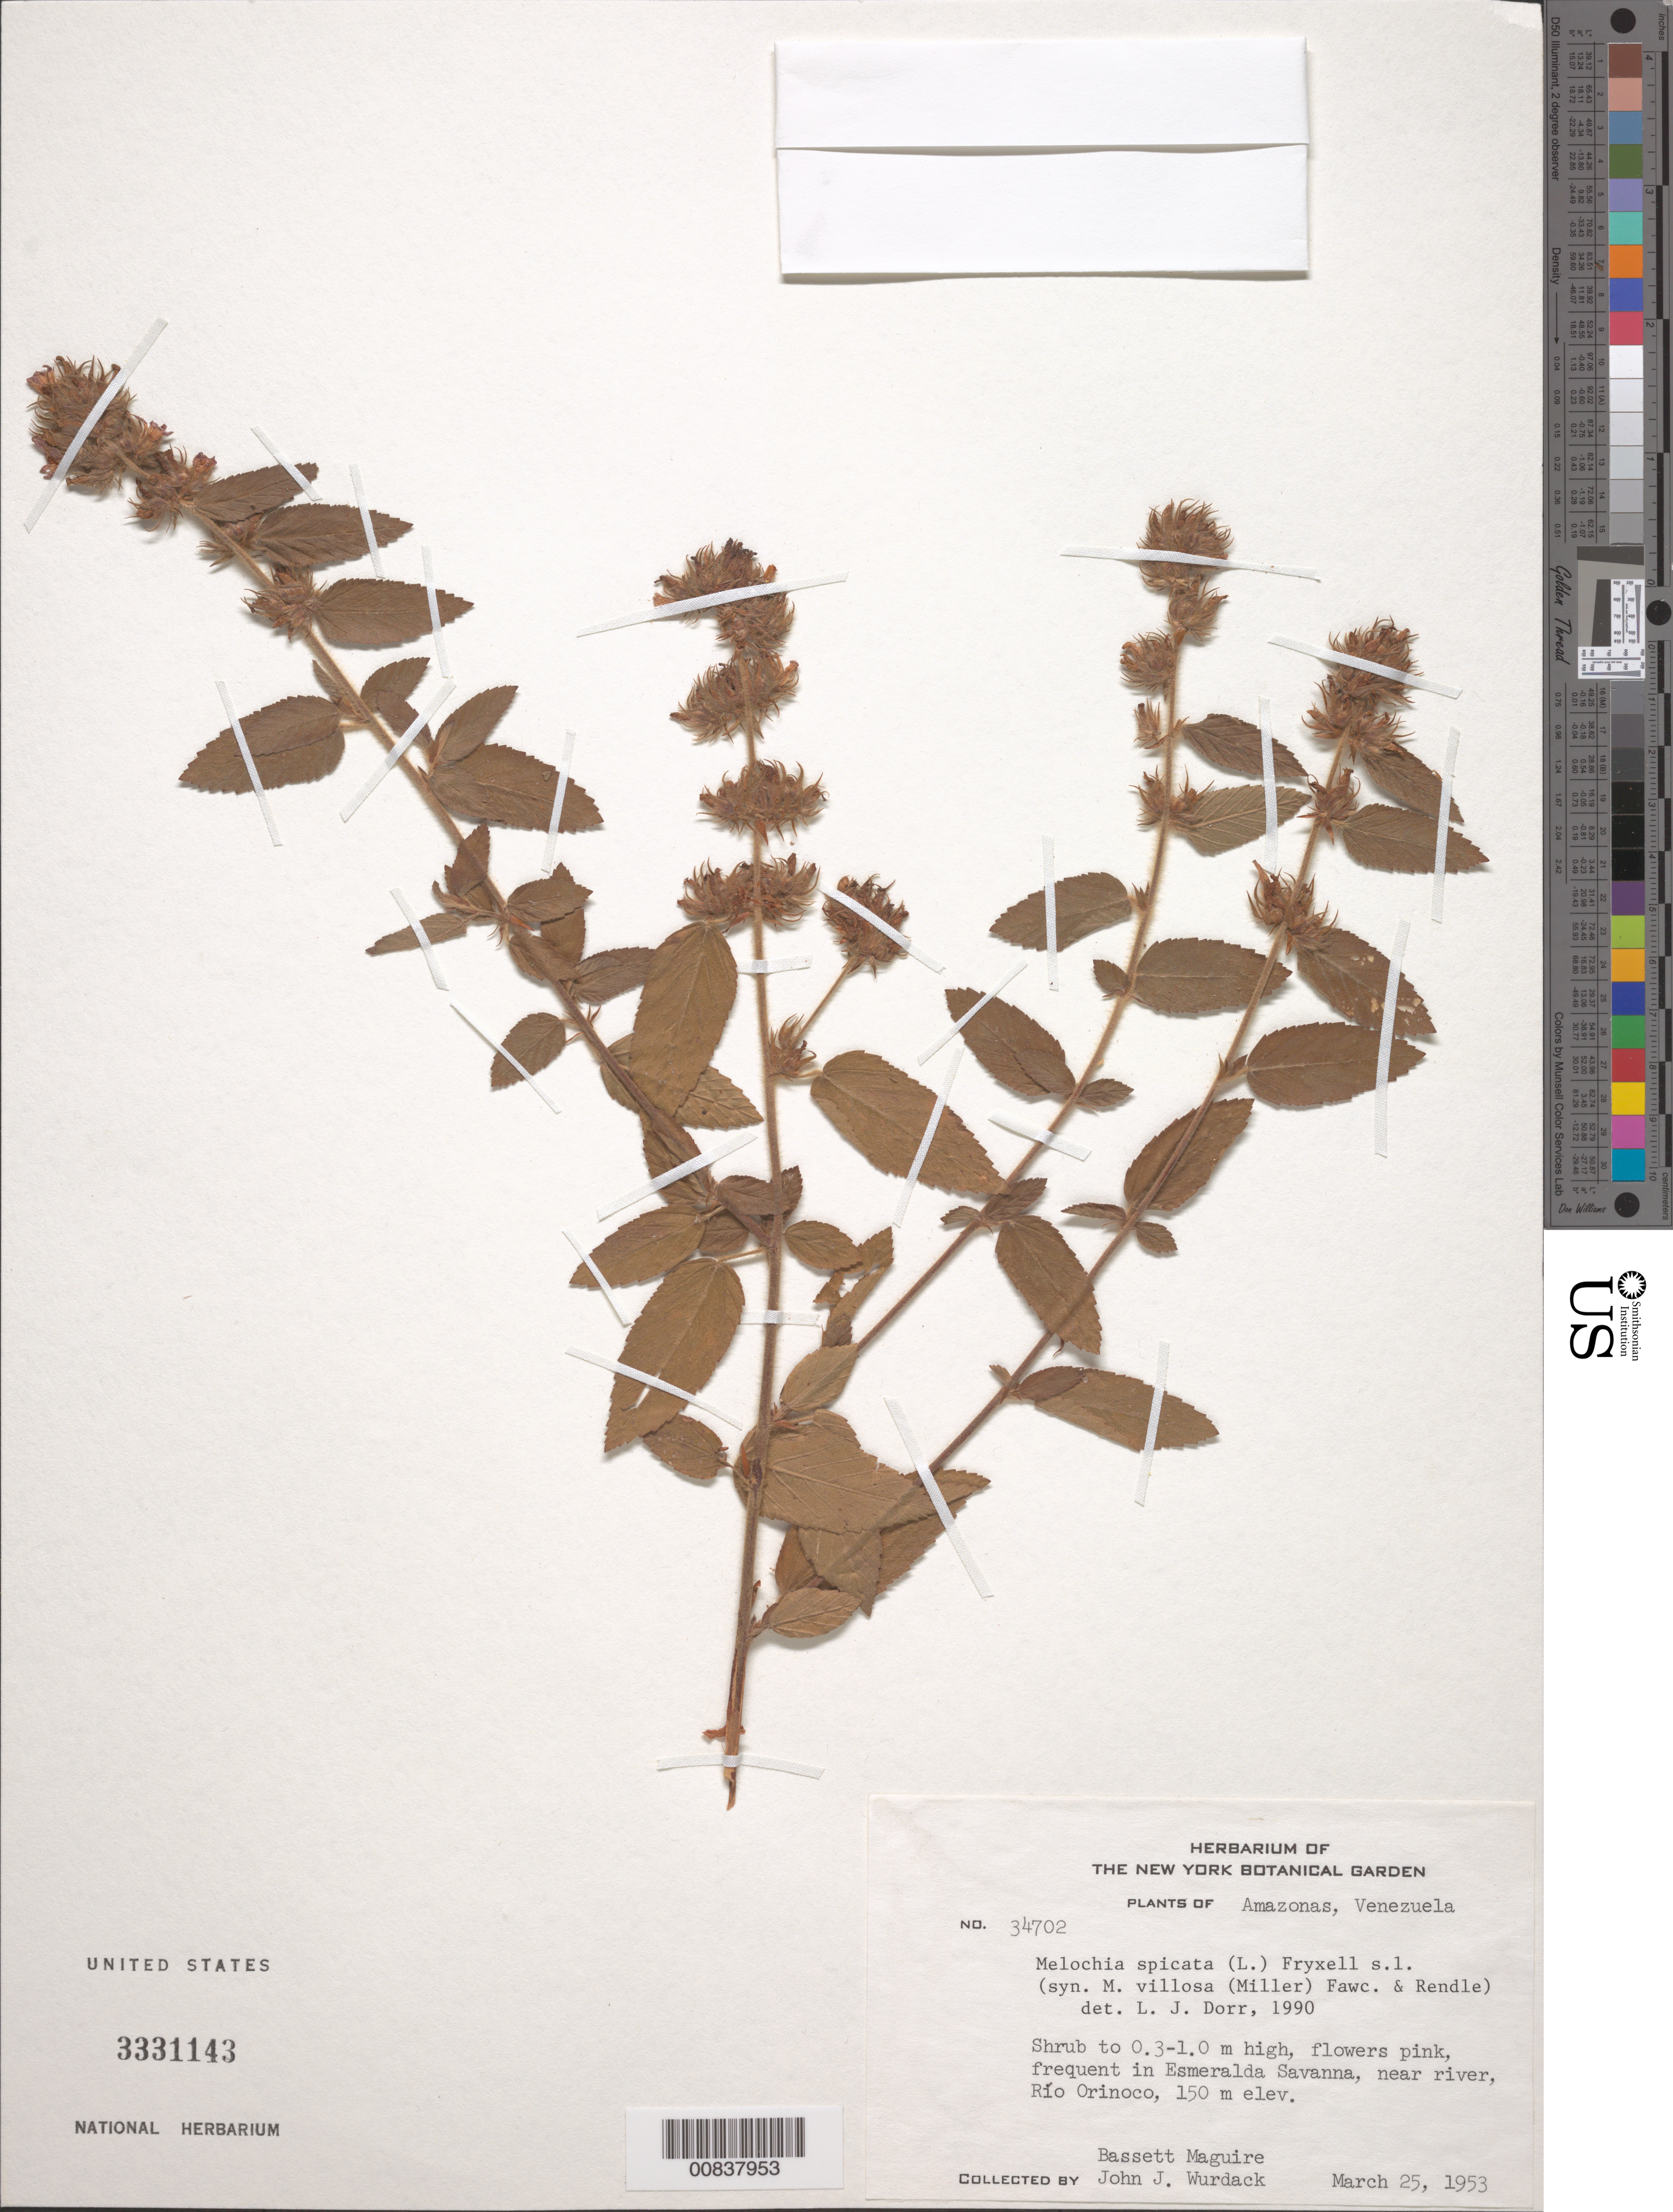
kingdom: Plantae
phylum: Tracheophyta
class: Magnoliopsida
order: Malvales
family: Malvaceae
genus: Melochia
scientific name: Melochia spicata var. spicata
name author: (L.) Fryxell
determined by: Dorr, L. J., (BOT), Smithsonian Institution - National Museum of Natural History (UNITED STATES)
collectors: B. Maguire & J. J. Wurdack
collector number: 34702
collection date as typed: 25-Mar-53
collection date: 1953-03-25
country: Venezuela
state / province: Amazonas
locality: Alto Río Orinoco, La Esmeralda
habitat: Savanna near river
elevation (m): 150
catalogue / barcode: US 3331143